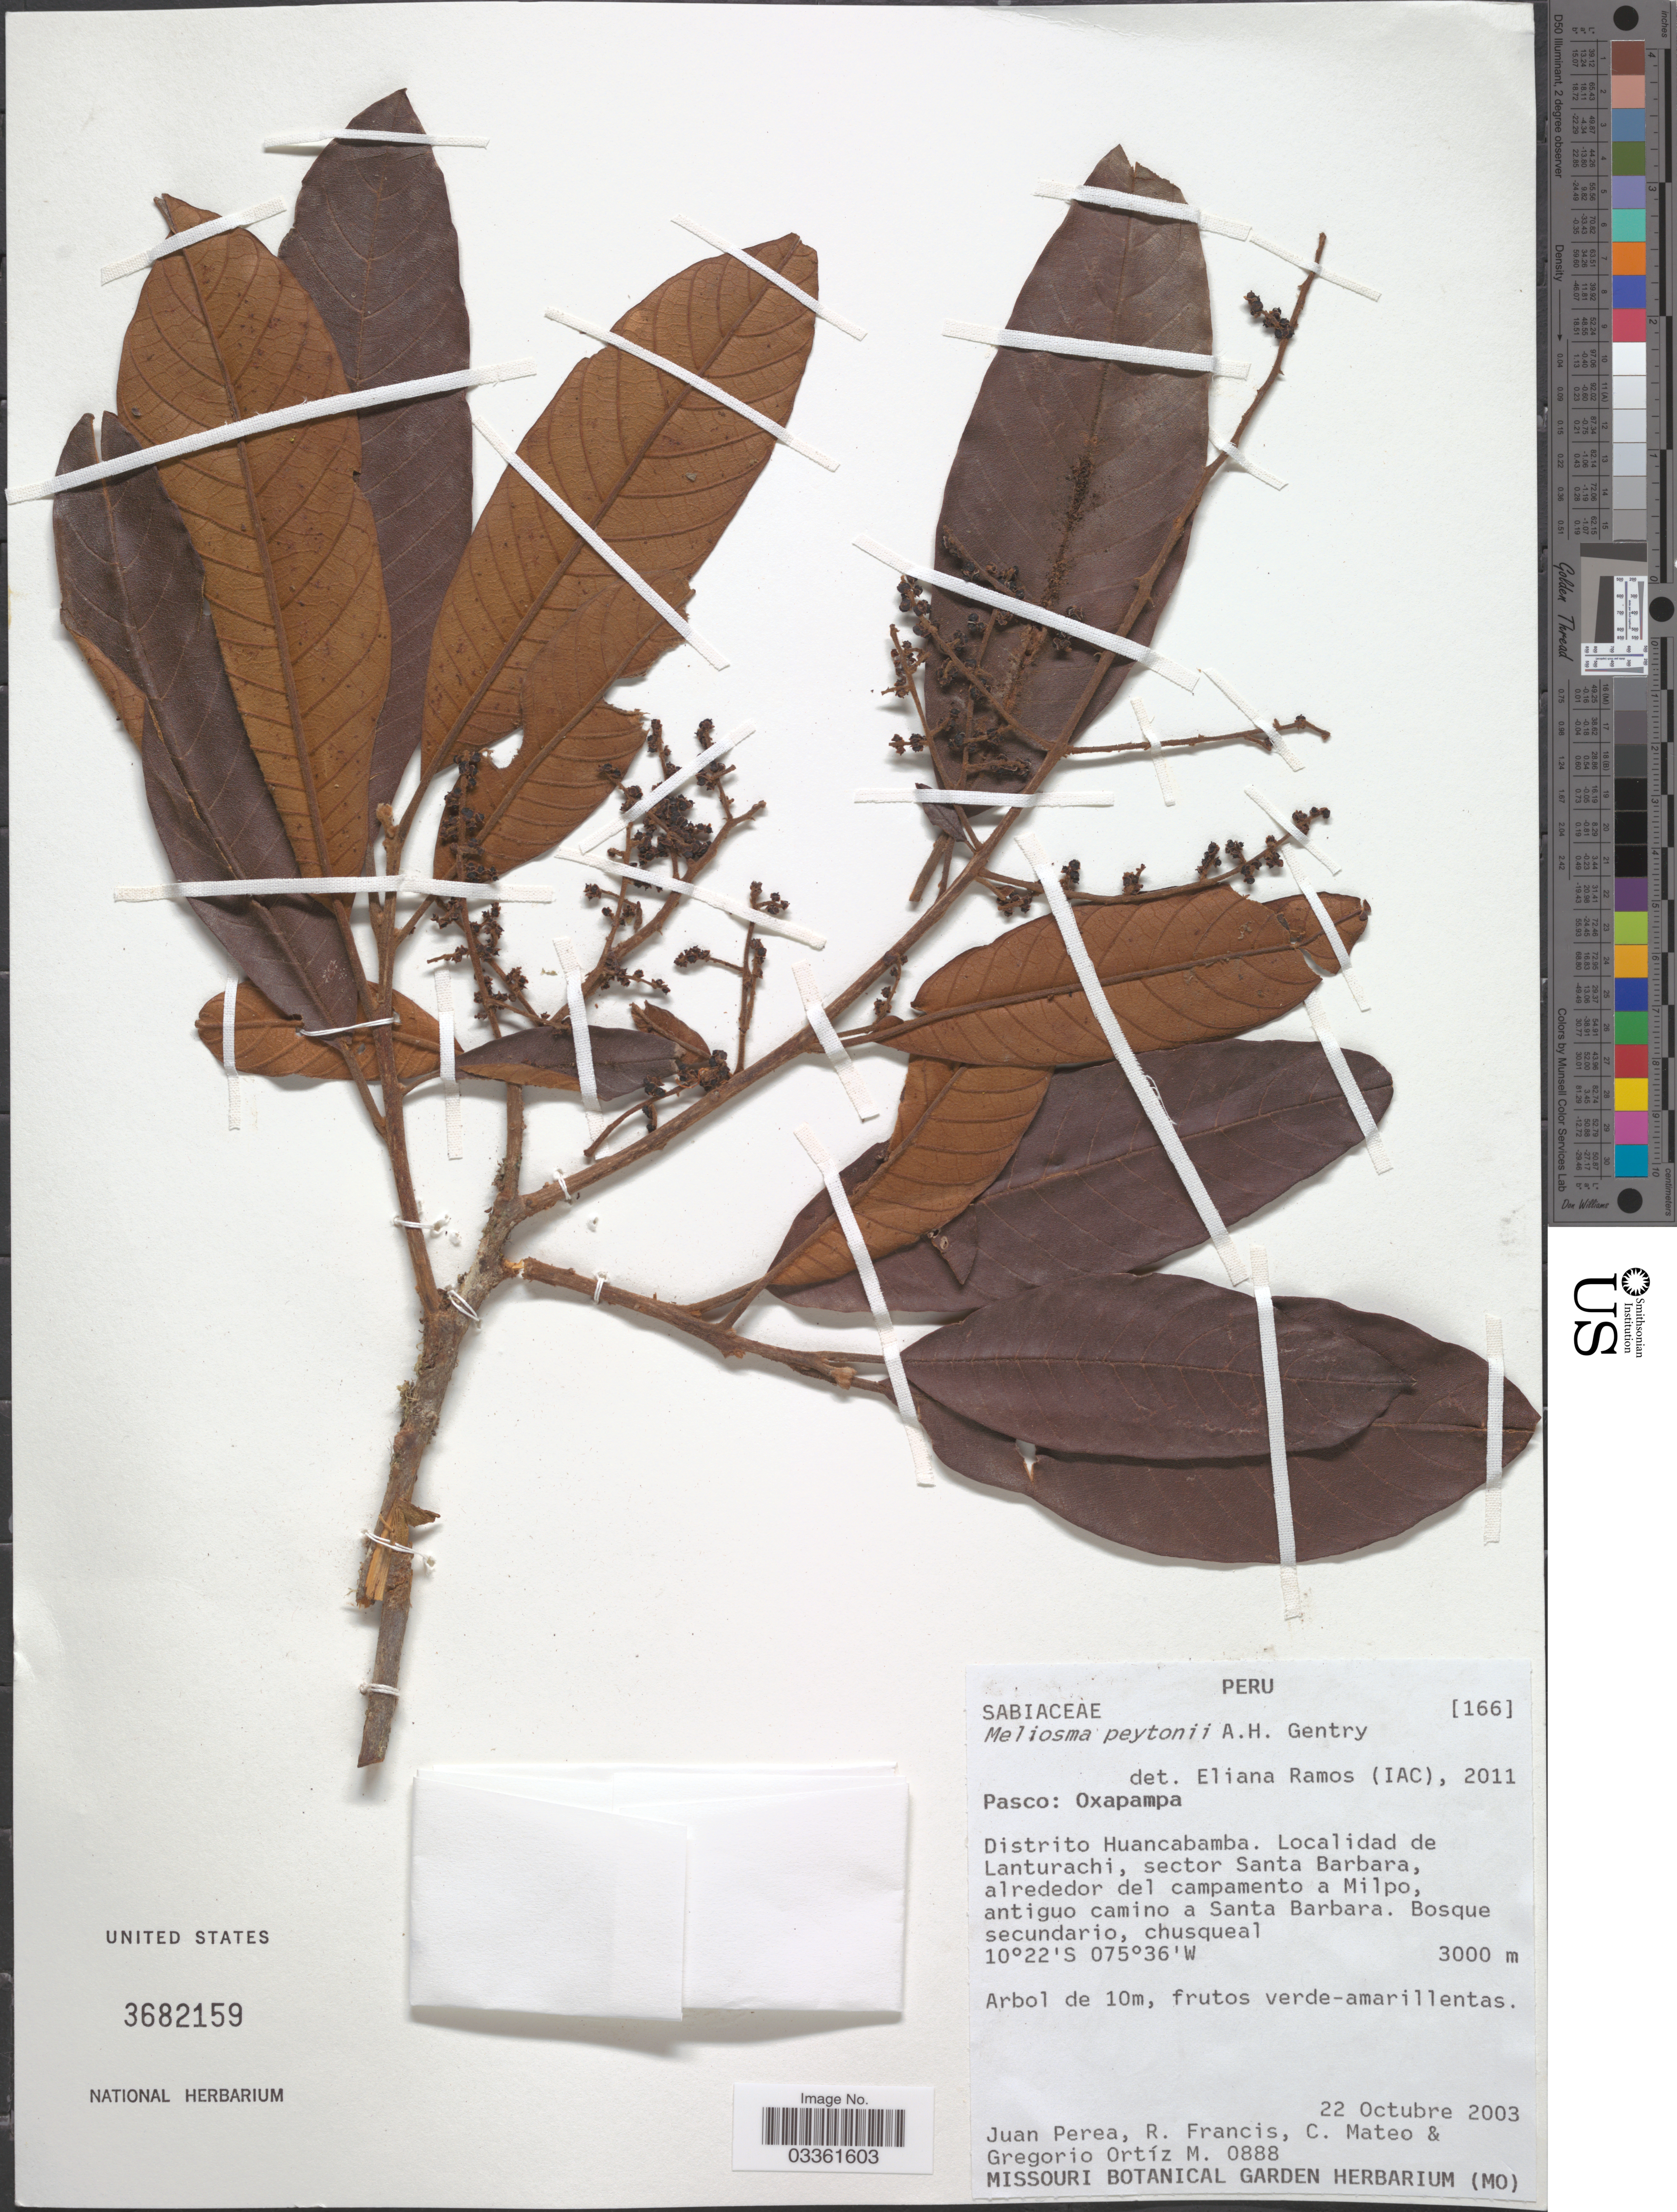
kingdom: Plantae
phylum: Tracheophyta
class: Magnoliopsida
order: Proteales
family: Sabiaceae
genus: Meliosma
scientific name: Meliosma peytonii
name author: A.H. Gentry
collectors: J. Perea, R. Francis, C. Mateo & G. Ortiz M.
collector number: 0888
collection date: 2003-10-22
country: Peru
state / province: Pasco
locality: Oxapampa. Distrito Huancabamba. Localidad de Lanturachi, sector Santa Barbara, alrededor del campamento a Milpo, antiguo camino a Santa Barbara.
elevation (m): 3000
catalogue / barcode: US 3682159